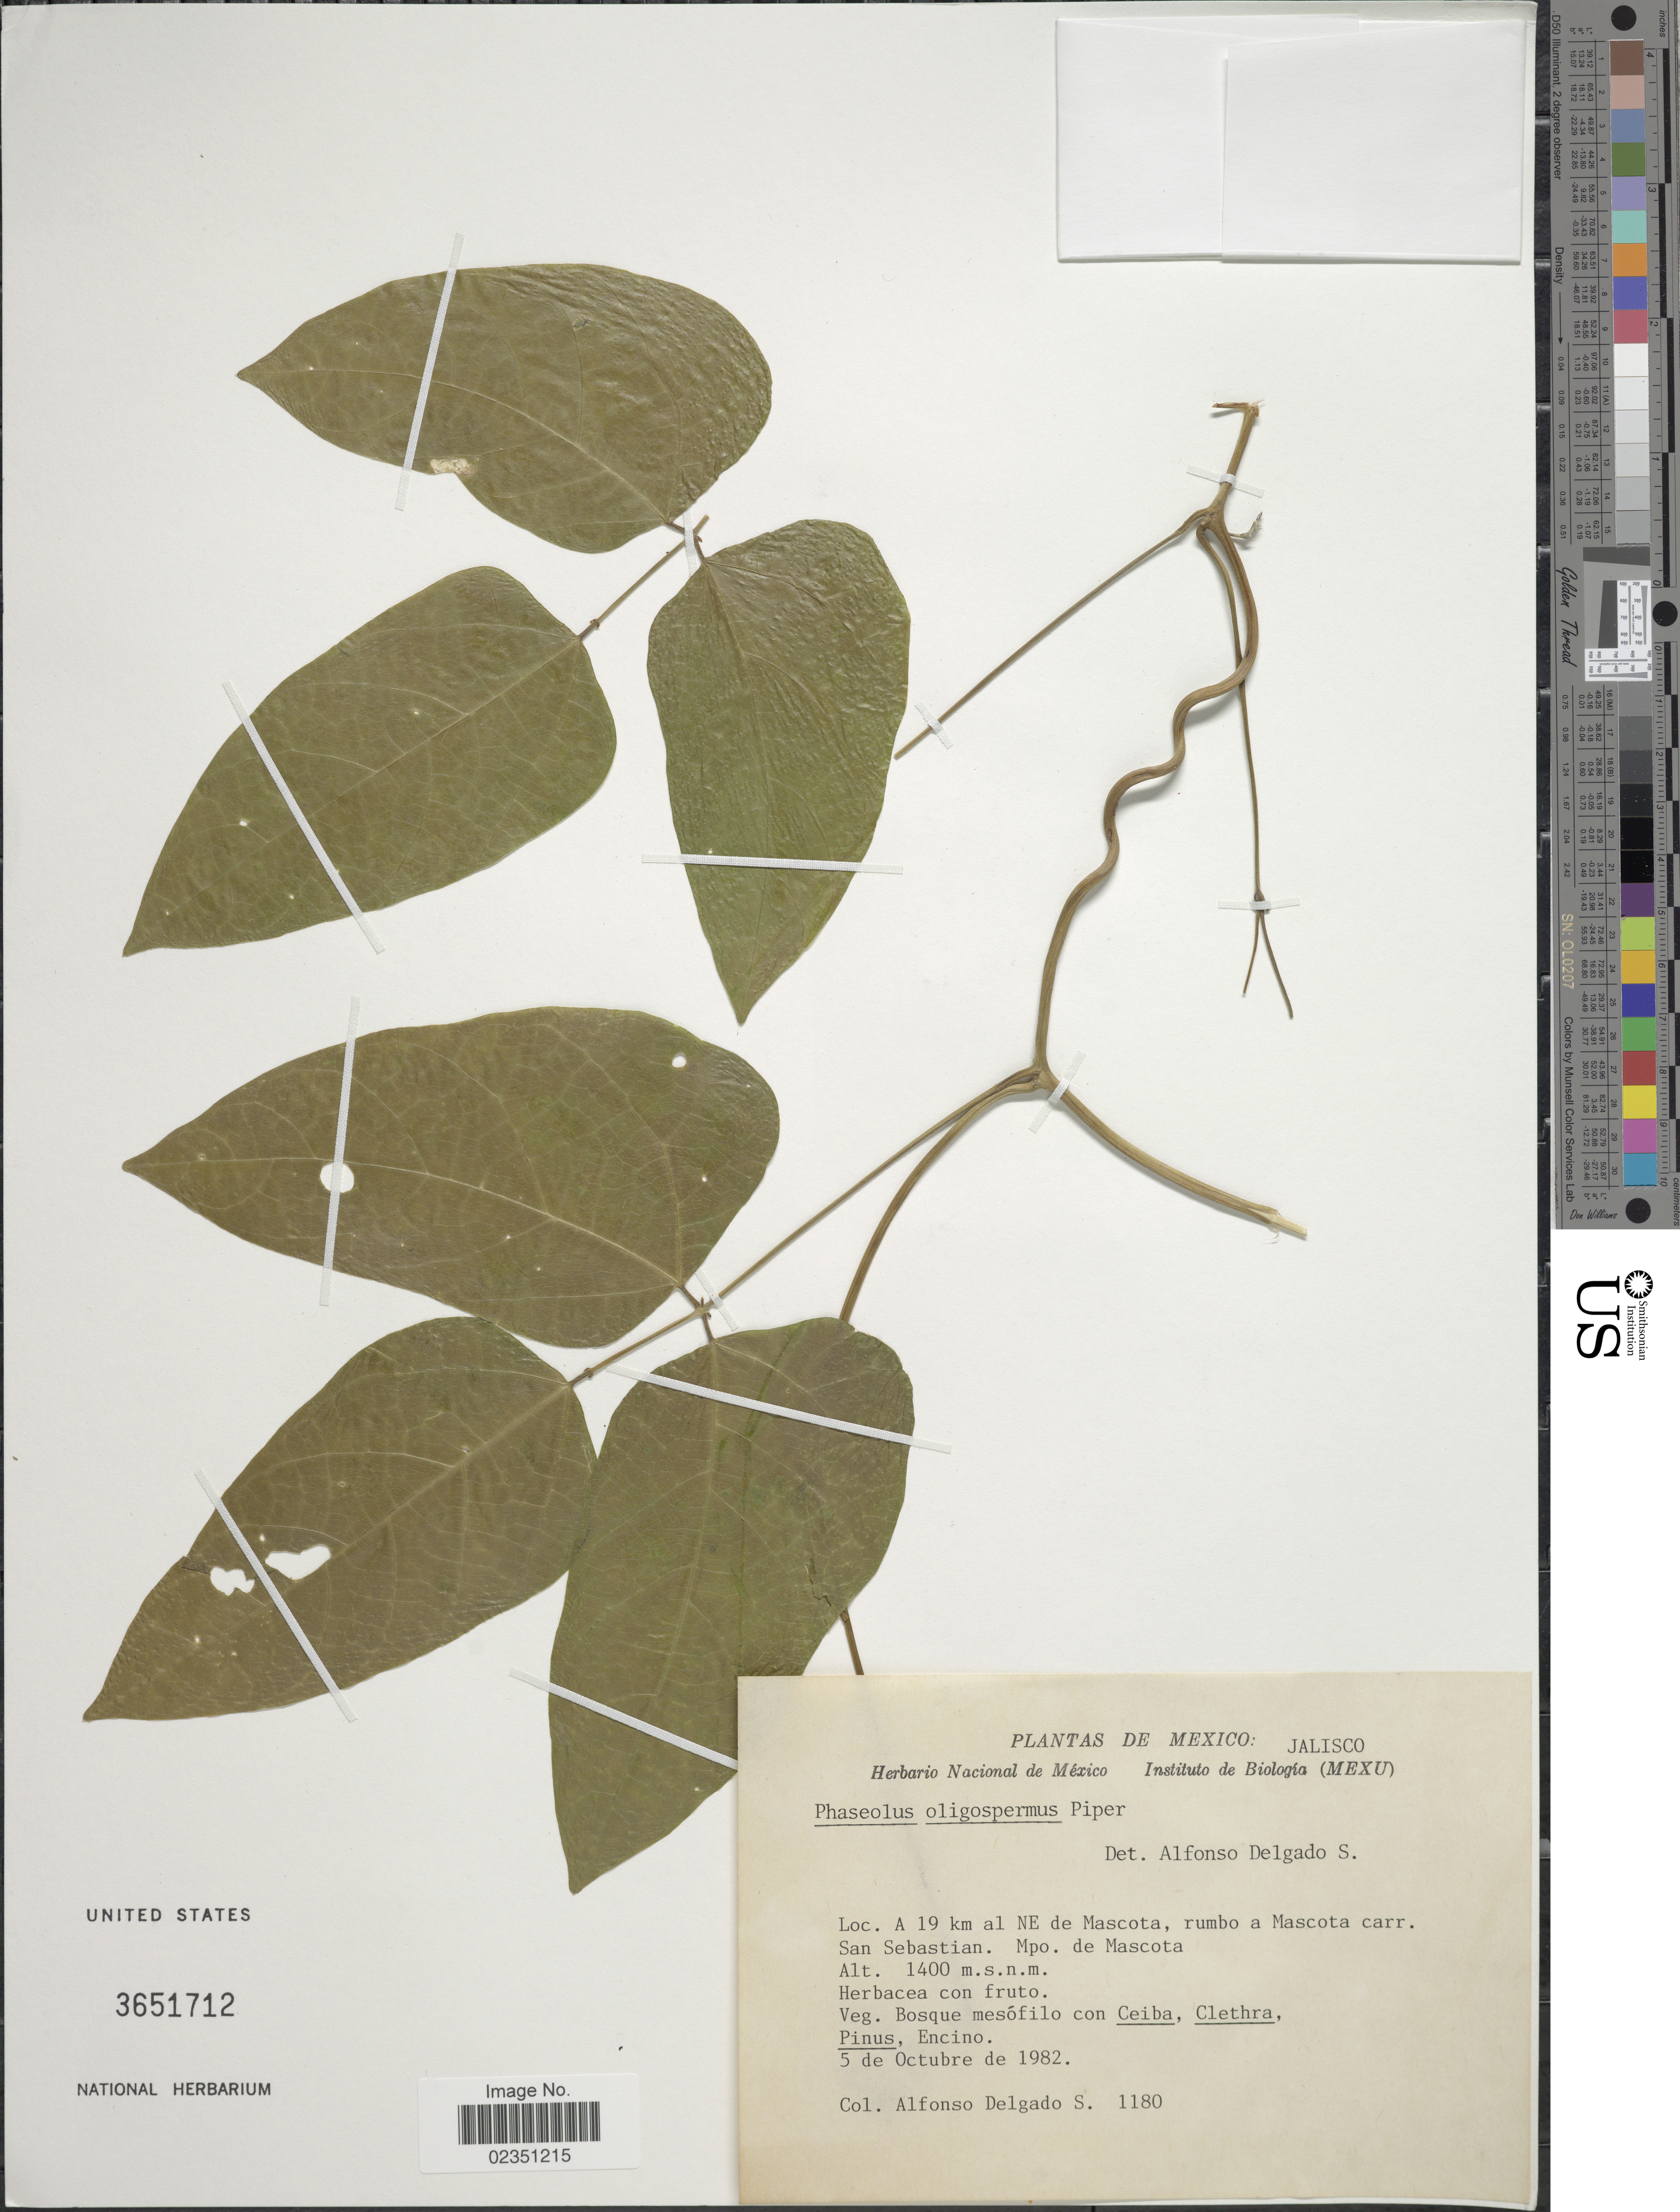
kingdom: Plantae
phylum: Tracheophyta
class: Magnoliopsida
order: Fabales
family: Fabaceae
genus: Phaseolus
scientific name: Phaseolus oligospermus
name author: Piper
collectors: A. Delgado S.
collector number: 1180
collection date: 1982-10-05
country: Mexico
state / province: Jalisco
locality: A 19 km al NE de Mascota, rumbo a Mascota carr. San Sebastian. Mpo. de Mascota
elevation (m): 1400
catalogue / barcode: US 3651712